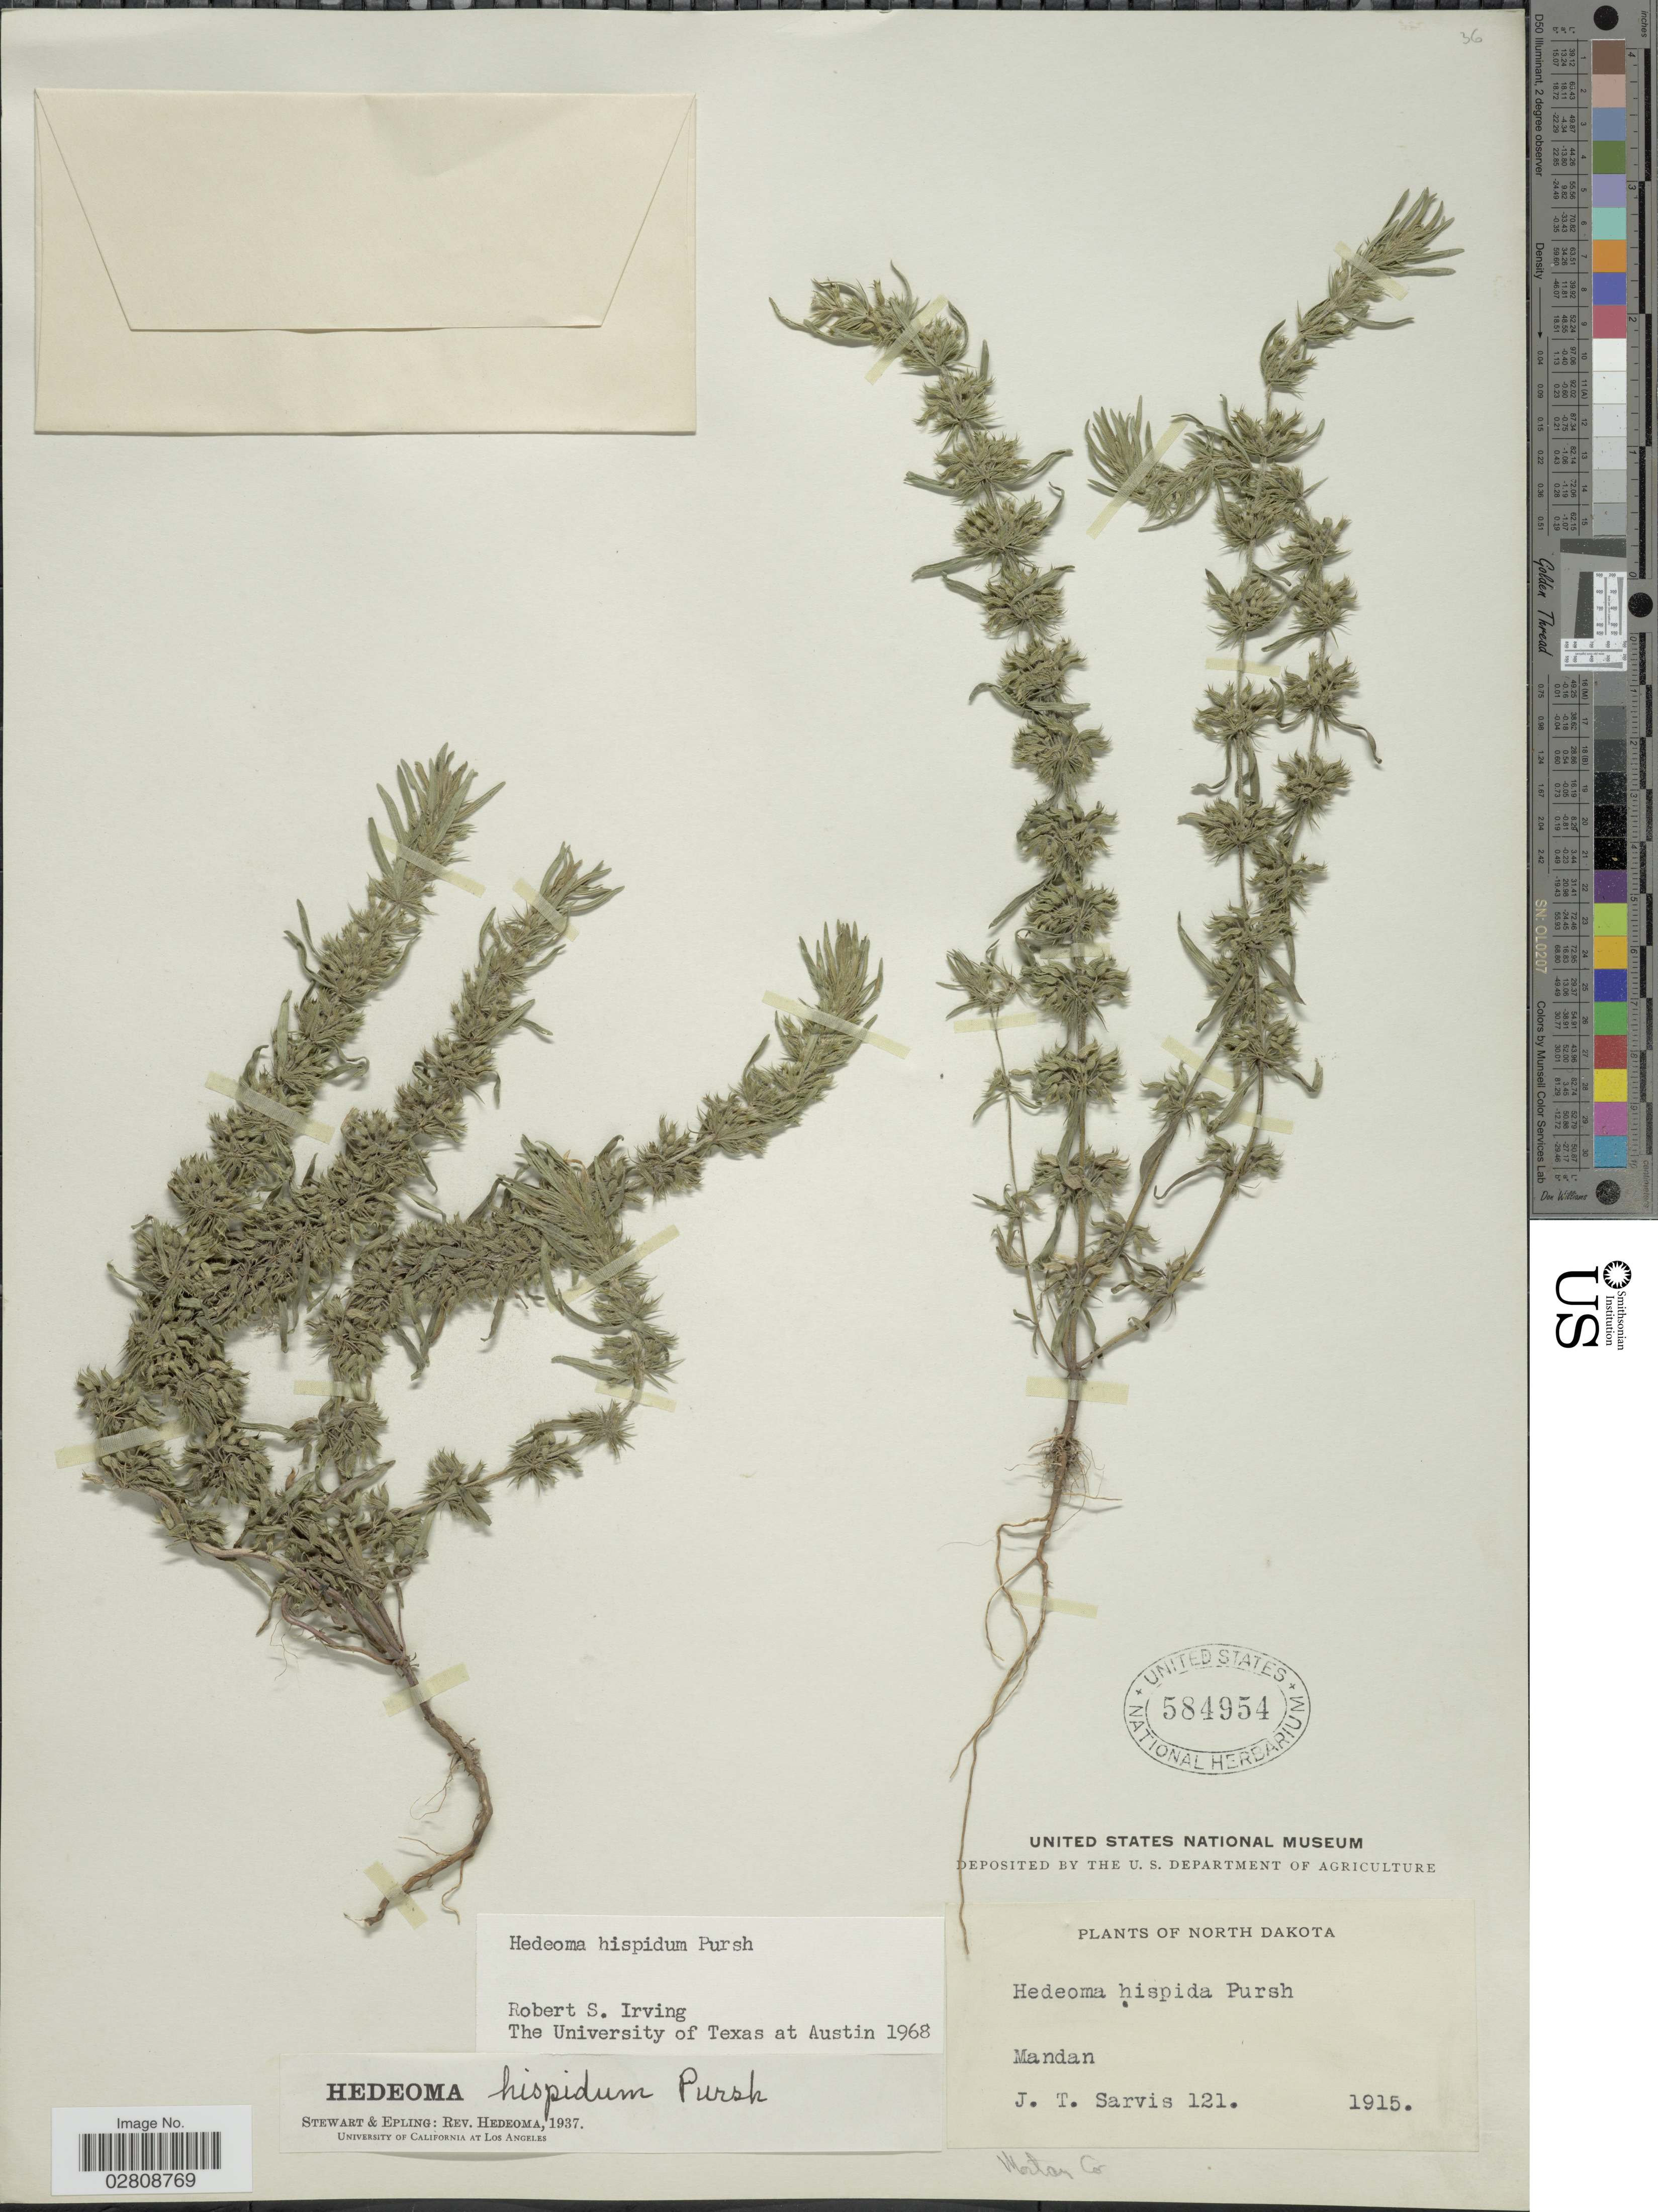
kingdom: Plantae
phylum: Tracheophyta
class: Magnoliopsida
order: Lamiales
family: Lamiaceae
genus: Hedeoma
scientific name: Hedeoma hispida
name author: Pursh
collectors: J. Sarvis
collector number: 121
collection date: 1915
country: United States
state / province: North Dakota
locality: Mandan, Morton Co.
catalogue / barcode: US 584954